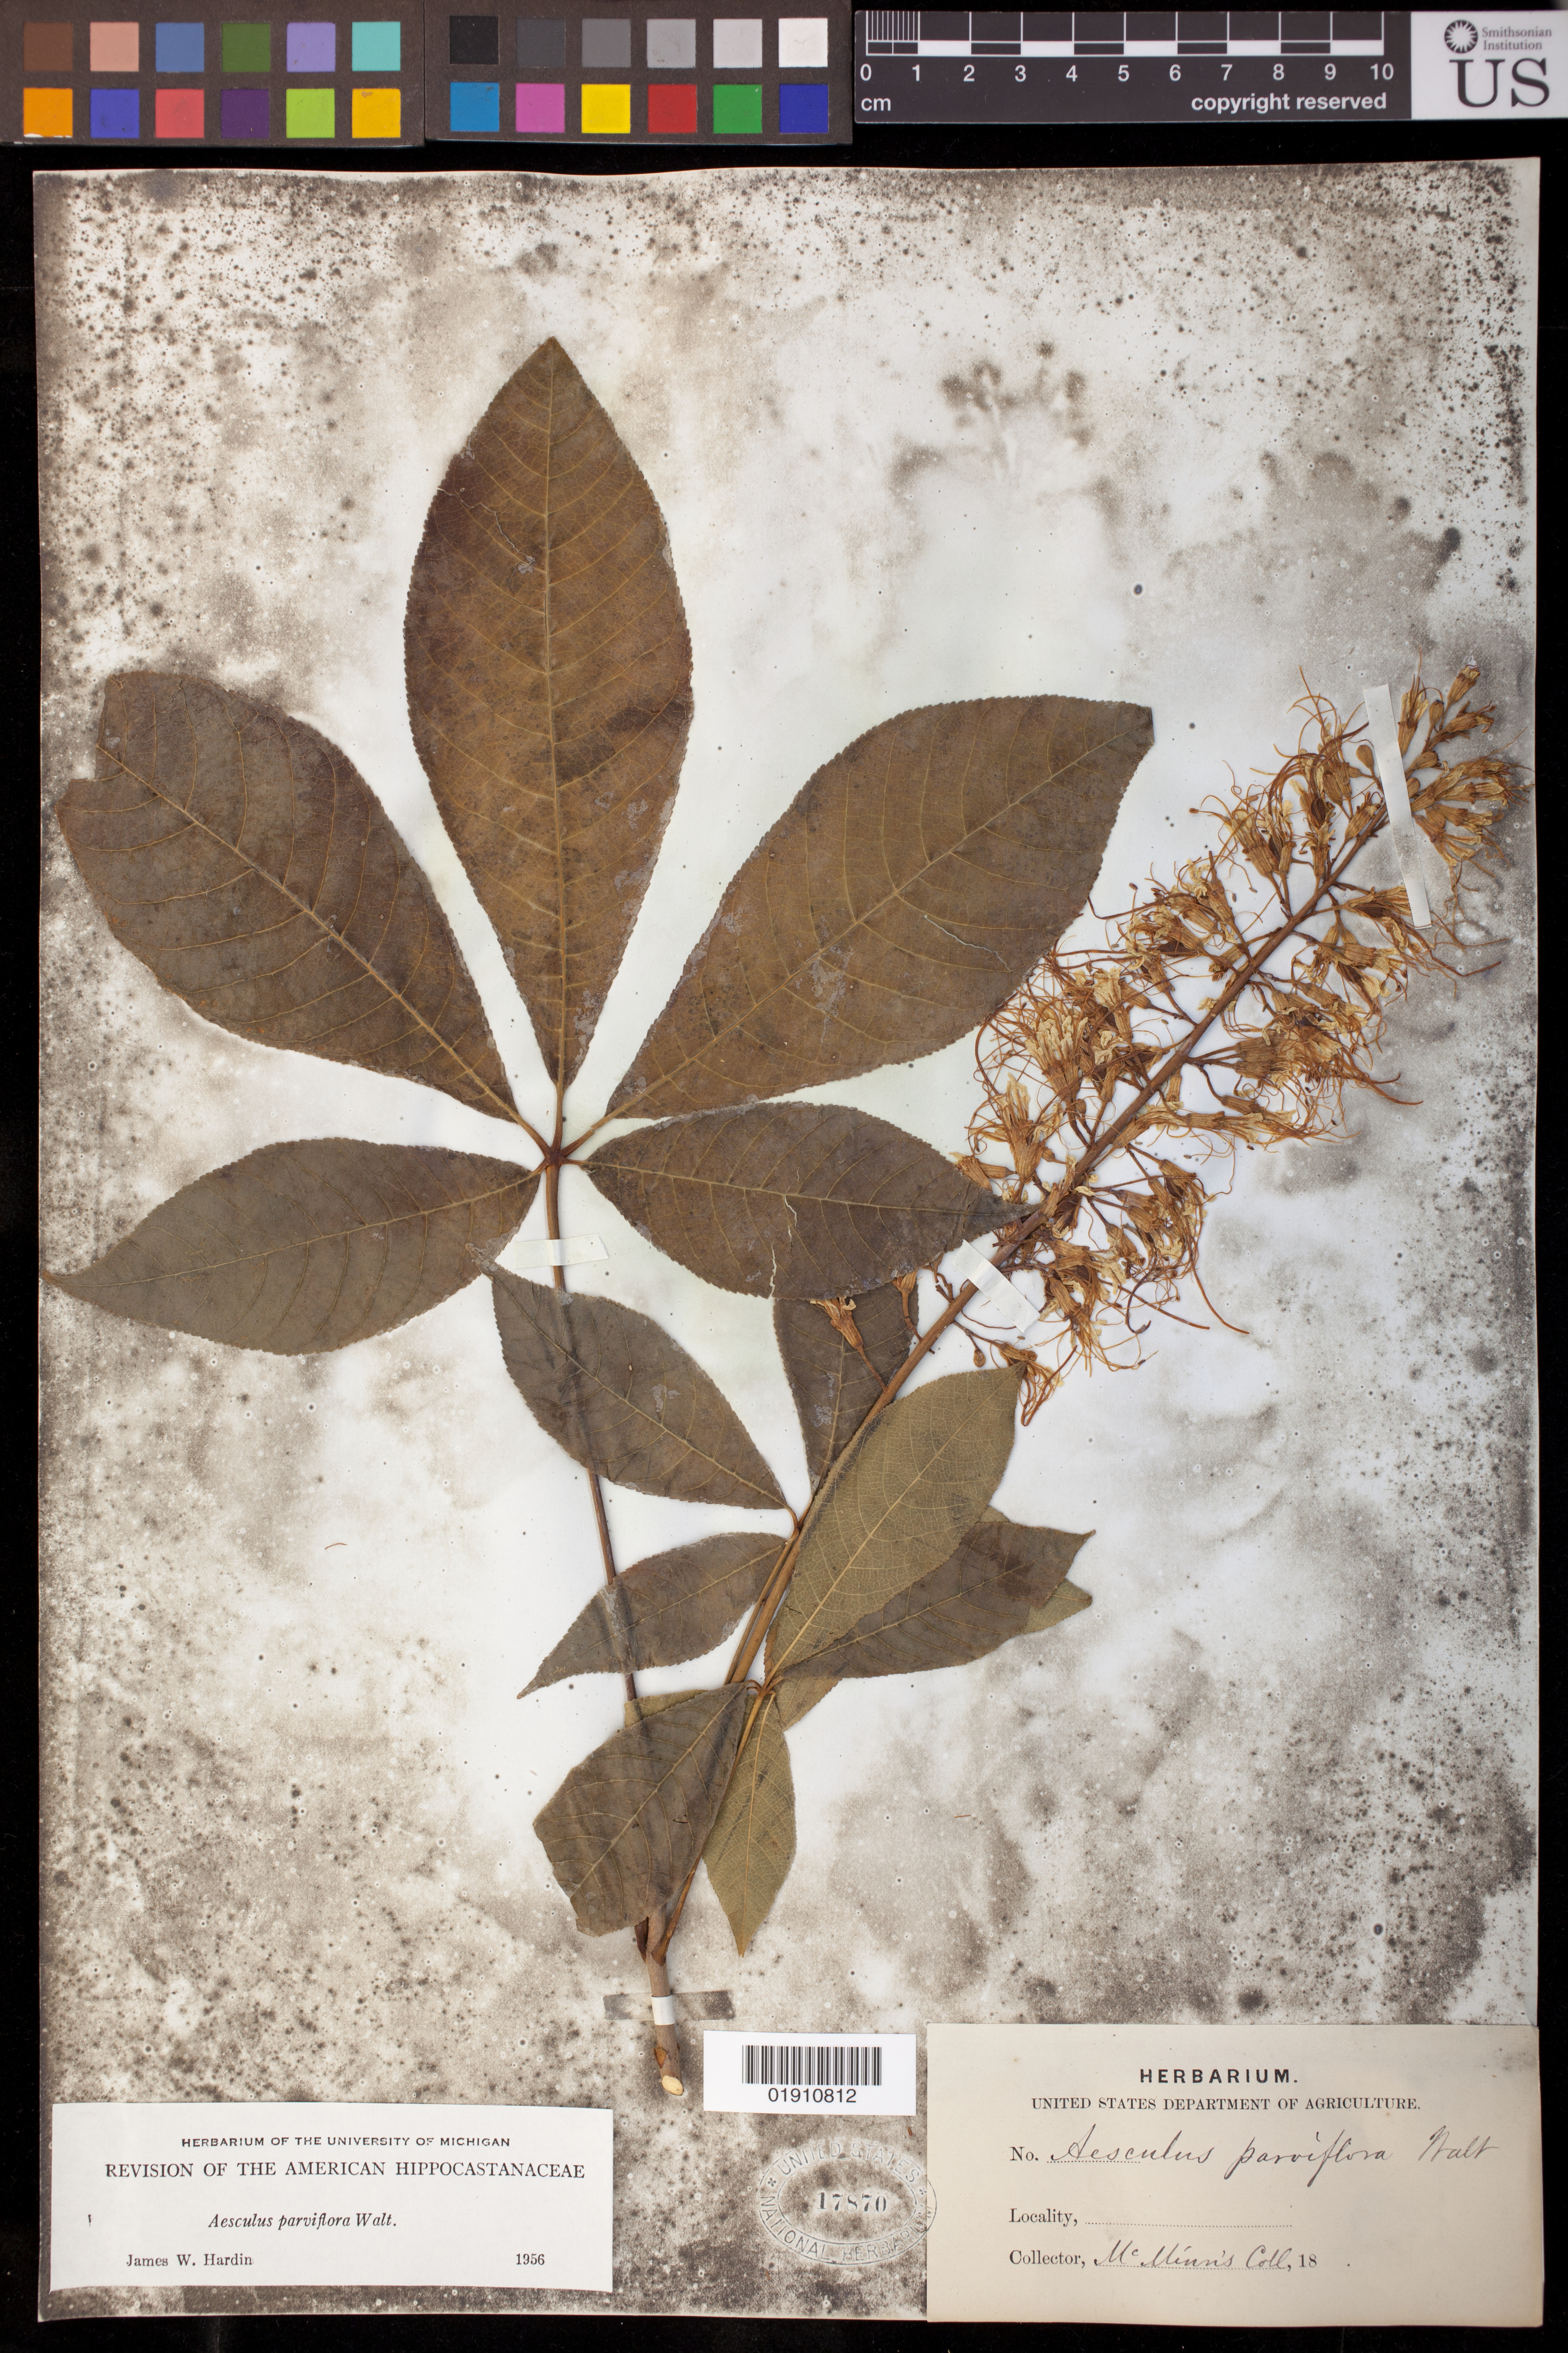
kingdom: Plantae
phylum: Tracheophyta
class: Magnoliopsida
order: Sapindales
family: Sapindaceae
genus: Aesculus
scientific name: Aesculus parviflora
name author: Walter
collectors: McMinn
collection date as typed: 18--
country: United States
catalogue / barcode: US 17870